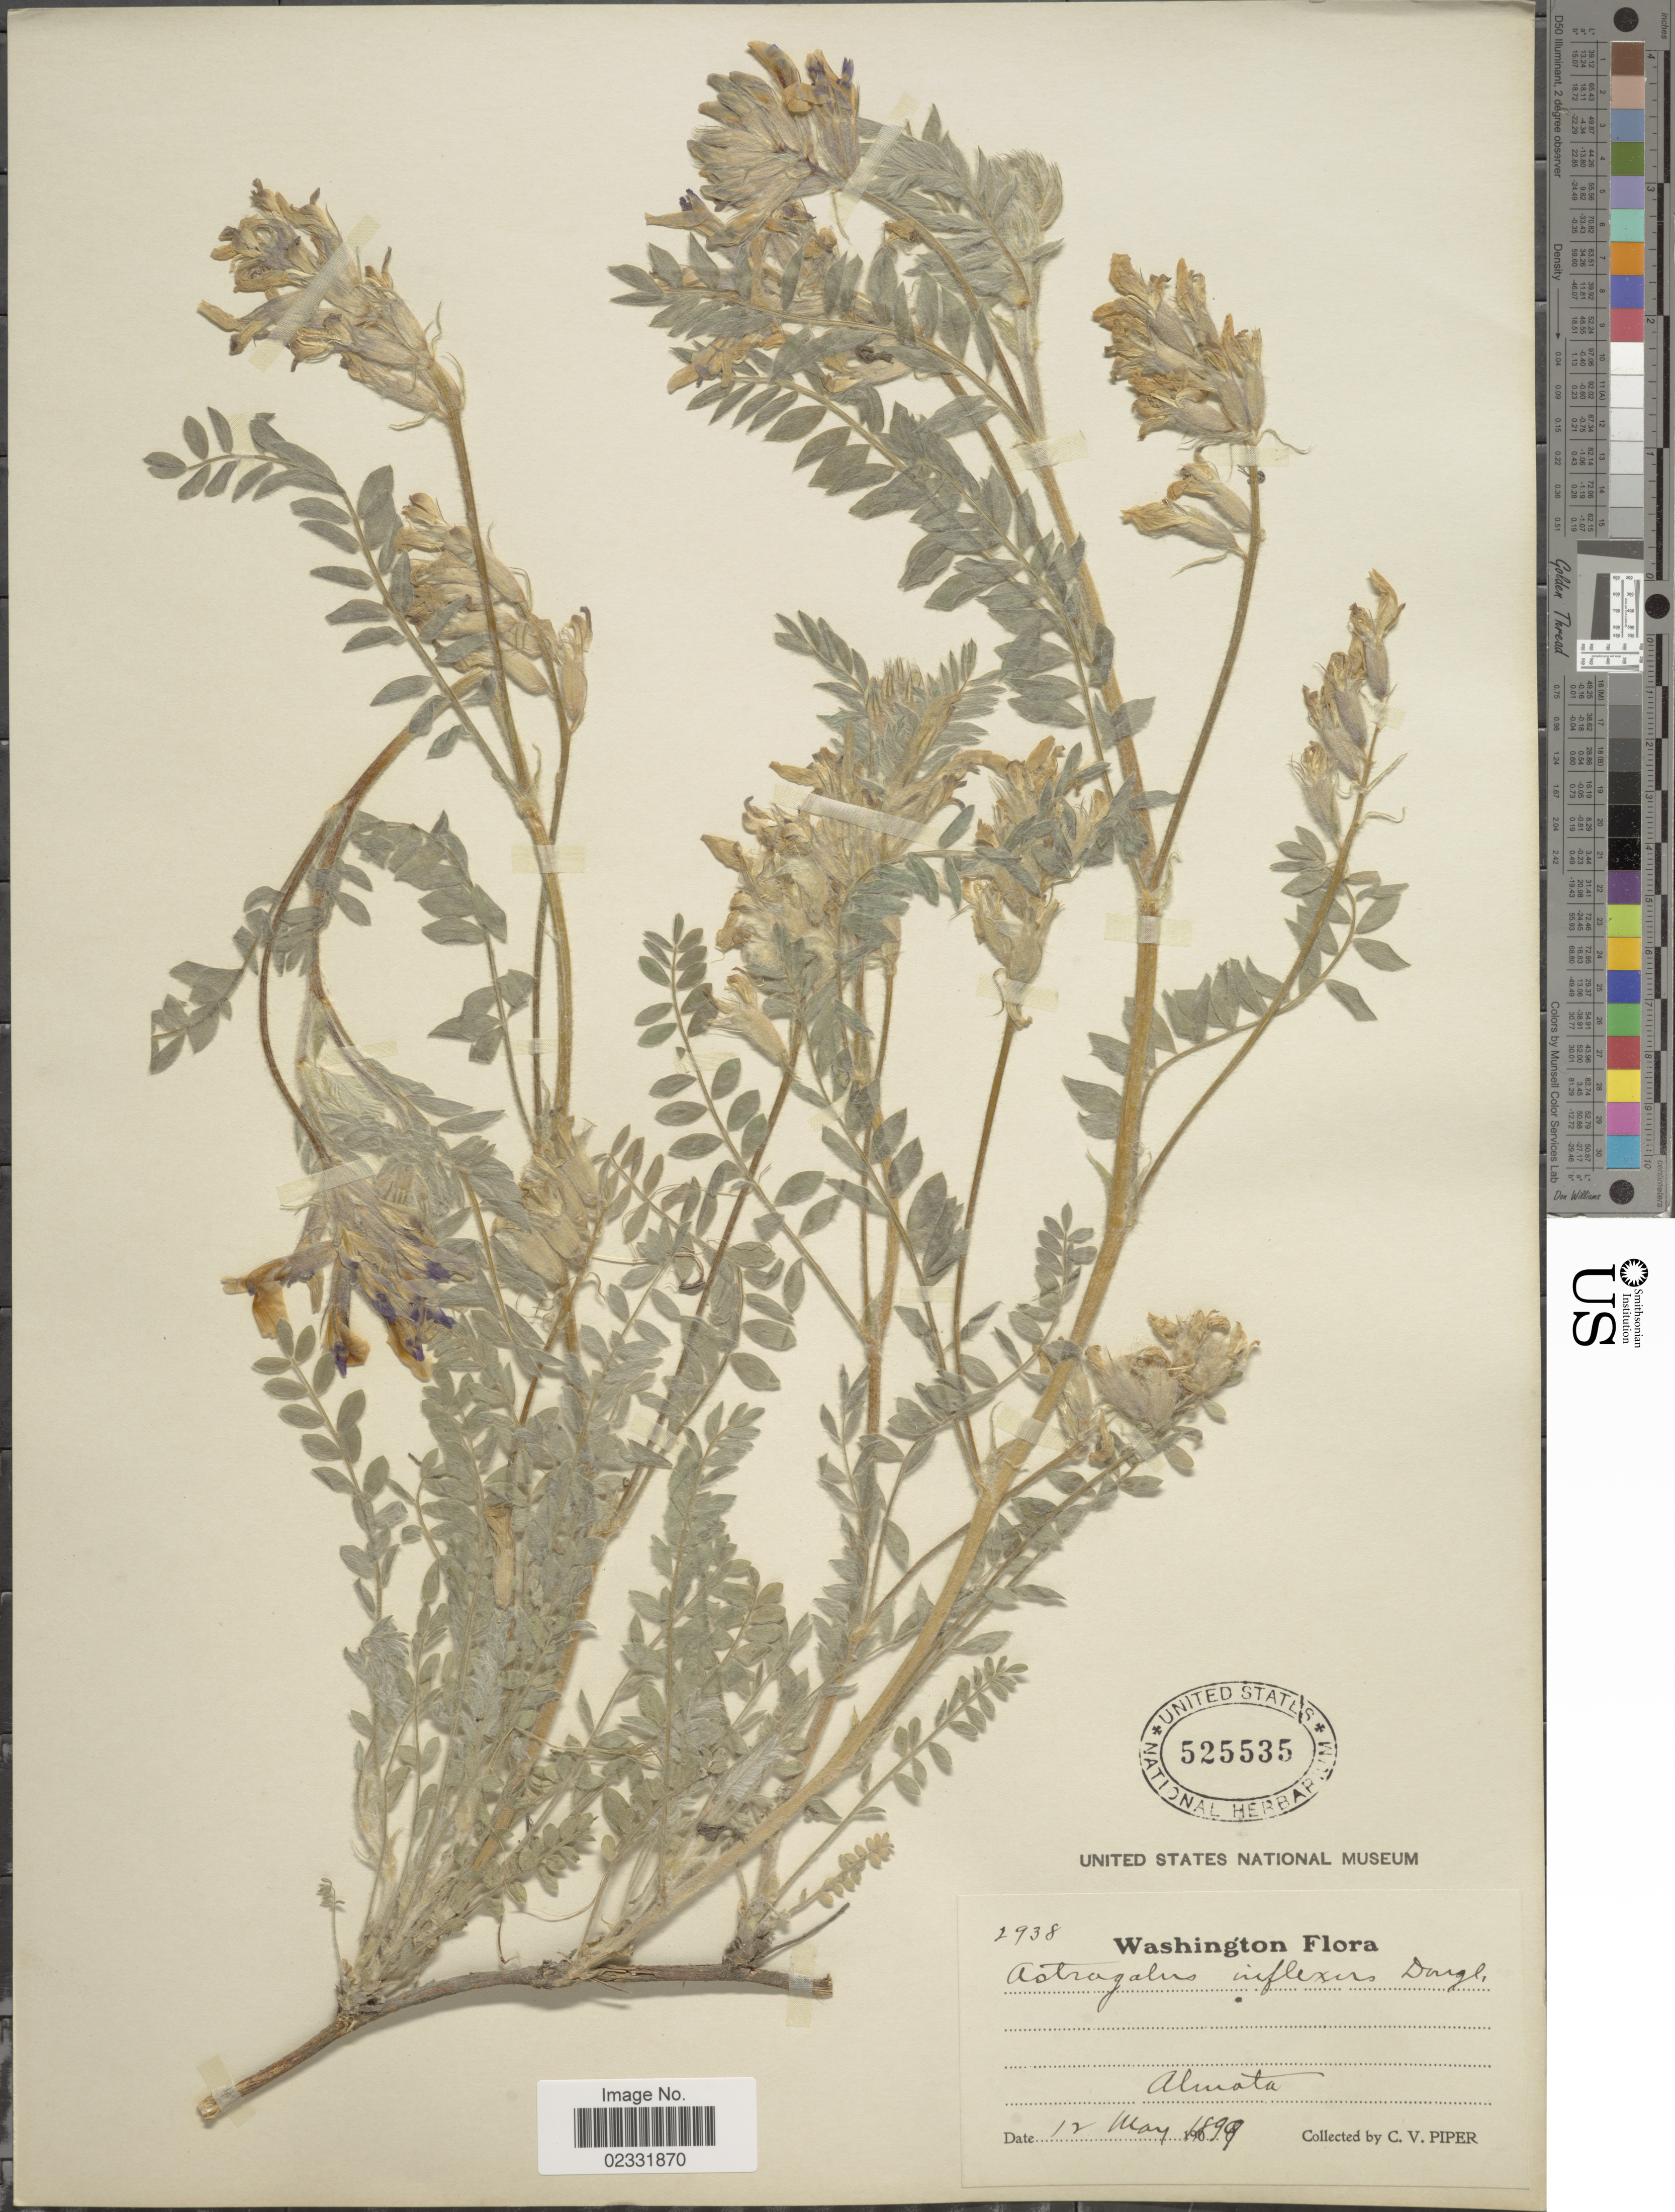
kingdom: Plantae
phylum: Tracheophyta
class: Magnoliopsida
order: Fabales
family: Fabaceae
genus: Astragalus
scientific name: Astragalus inflexus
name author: Douglas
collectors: C. V. Piper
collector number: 2938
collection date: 1899-05-12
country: United States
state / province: Washington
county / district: Whitman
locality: Almota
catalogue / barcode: US 525535